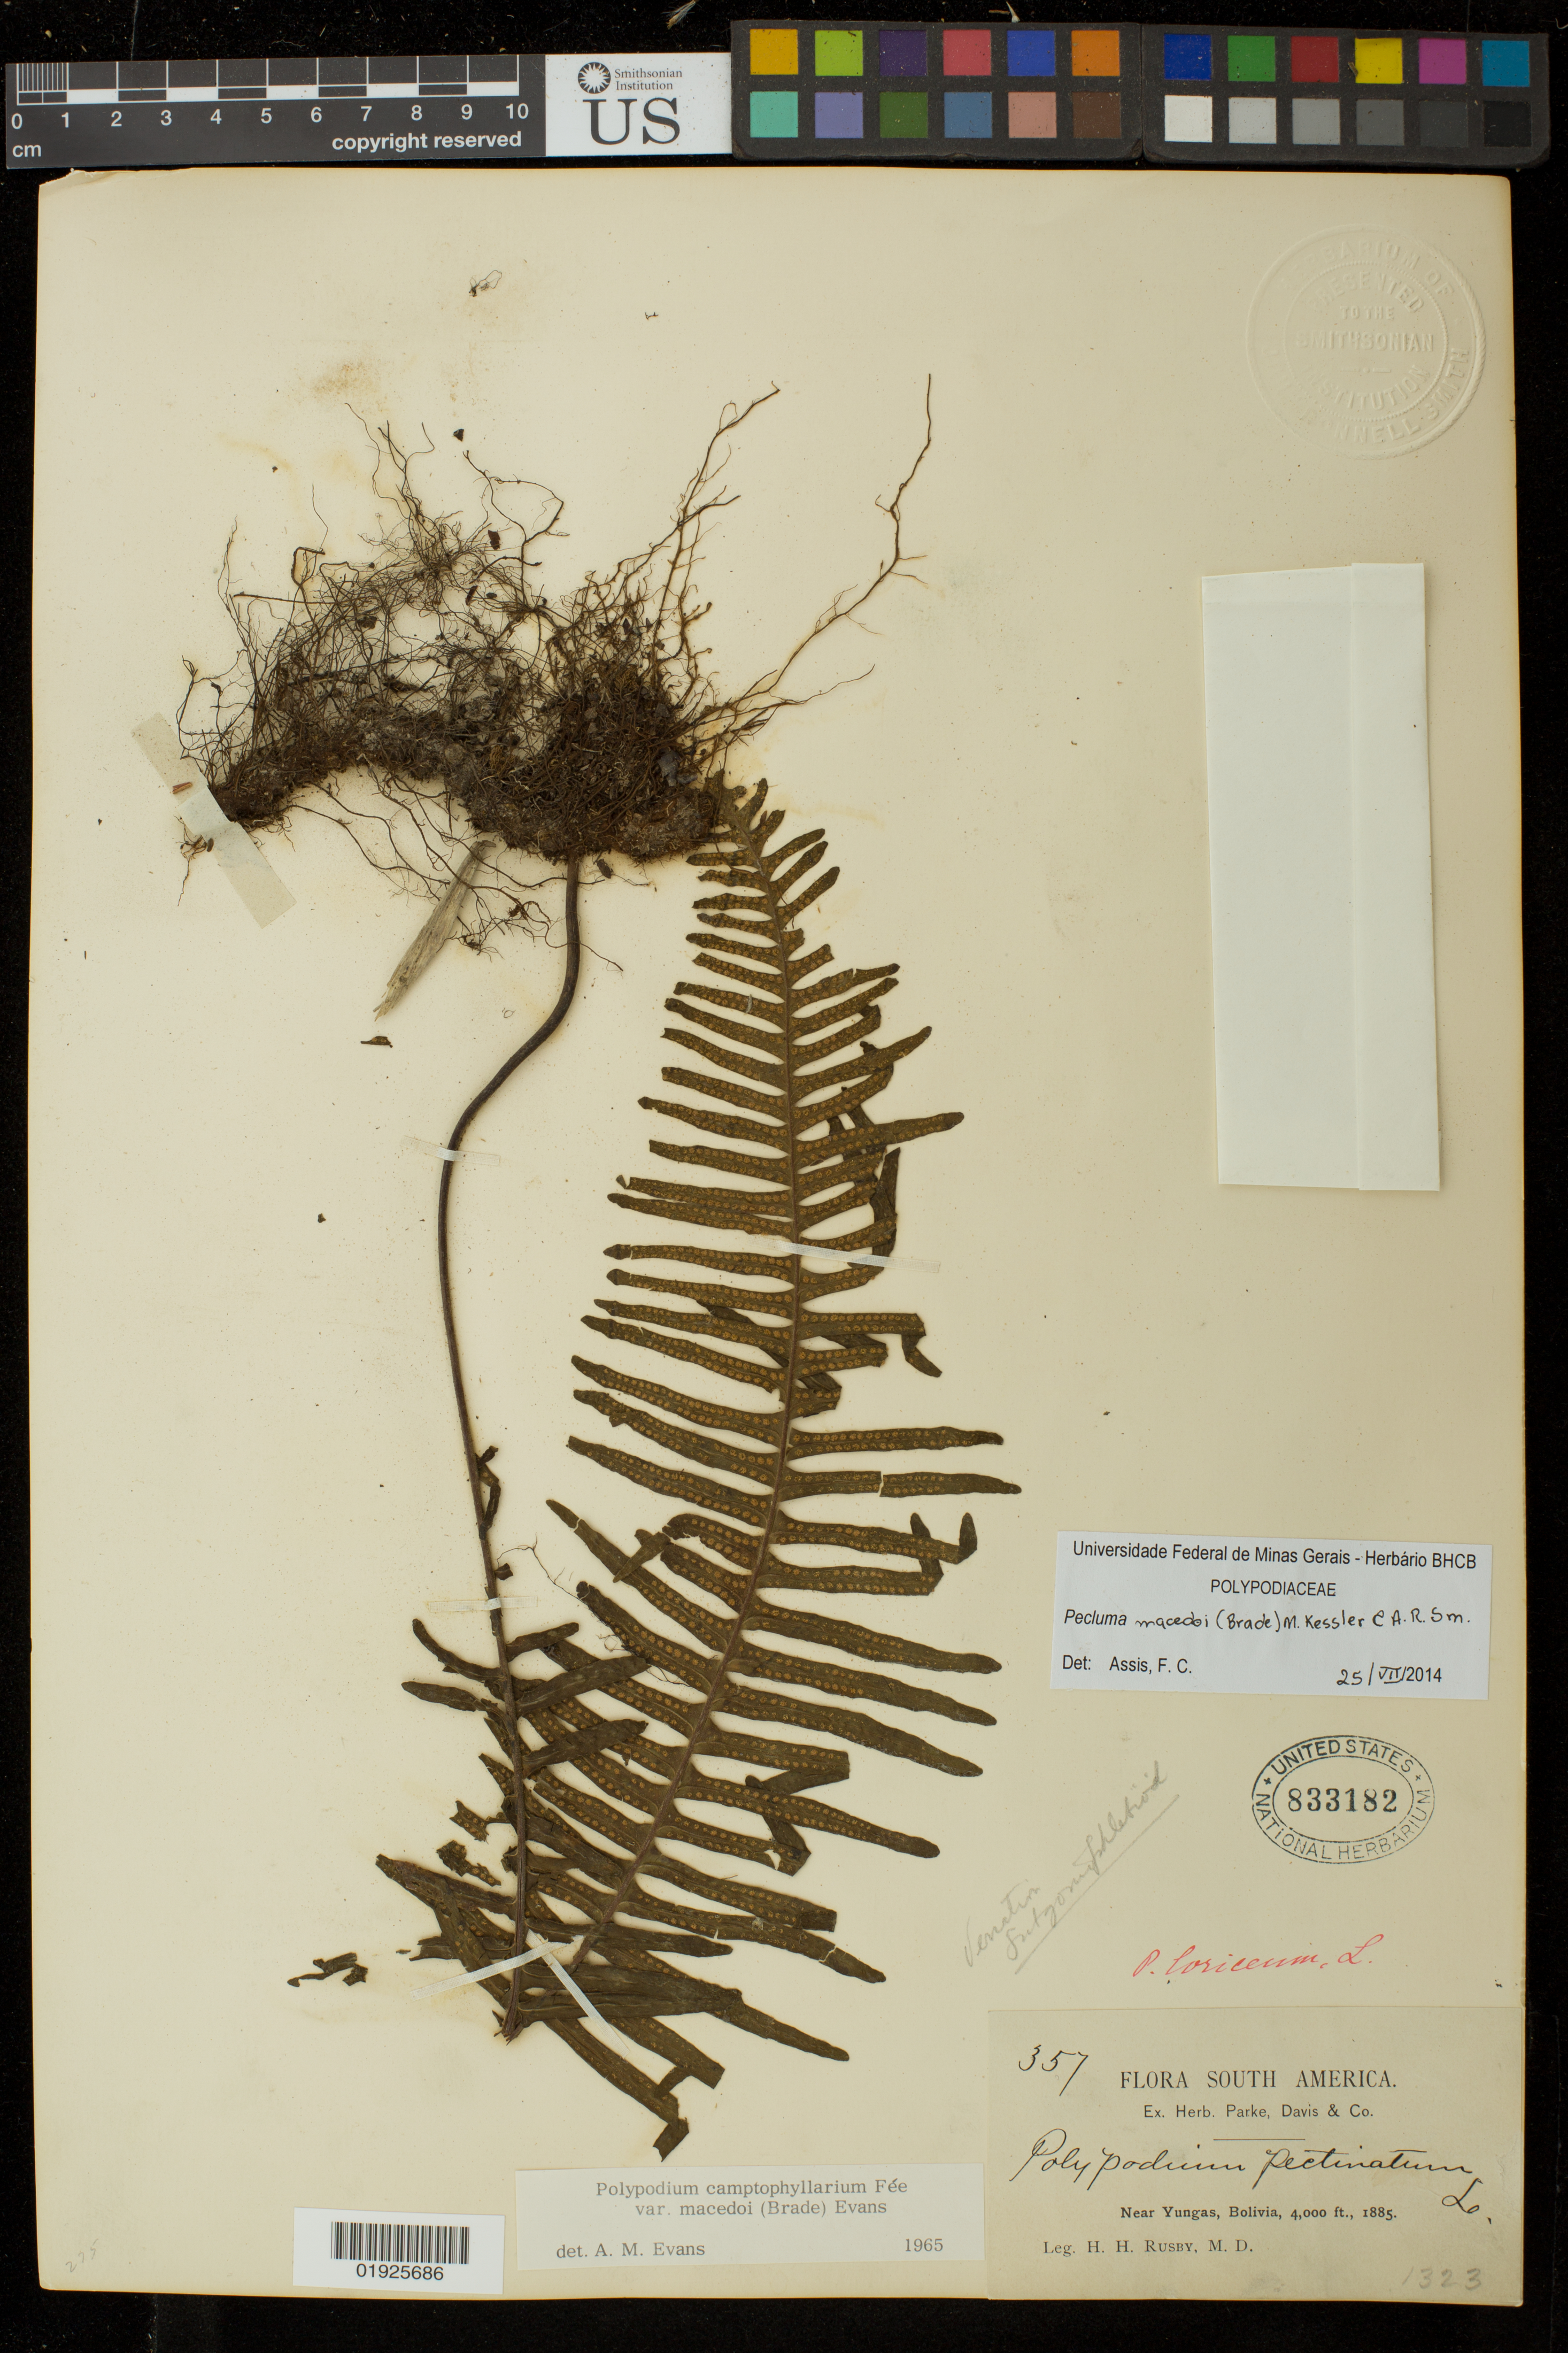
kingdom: Plantae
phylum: Tracheophyta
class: Polypodiopsida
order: Polypodiales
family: Polypodiaceae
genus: Pecluma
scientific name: Pecluma macedoi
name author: (Brade) M. Kessler & A.R. Sm.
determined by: Assis, F. C.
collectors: H. H. Rusby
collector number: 357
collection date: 1885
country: Bolivia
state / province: La Paz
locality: Yungas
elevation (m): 1219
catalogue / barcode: US 833182